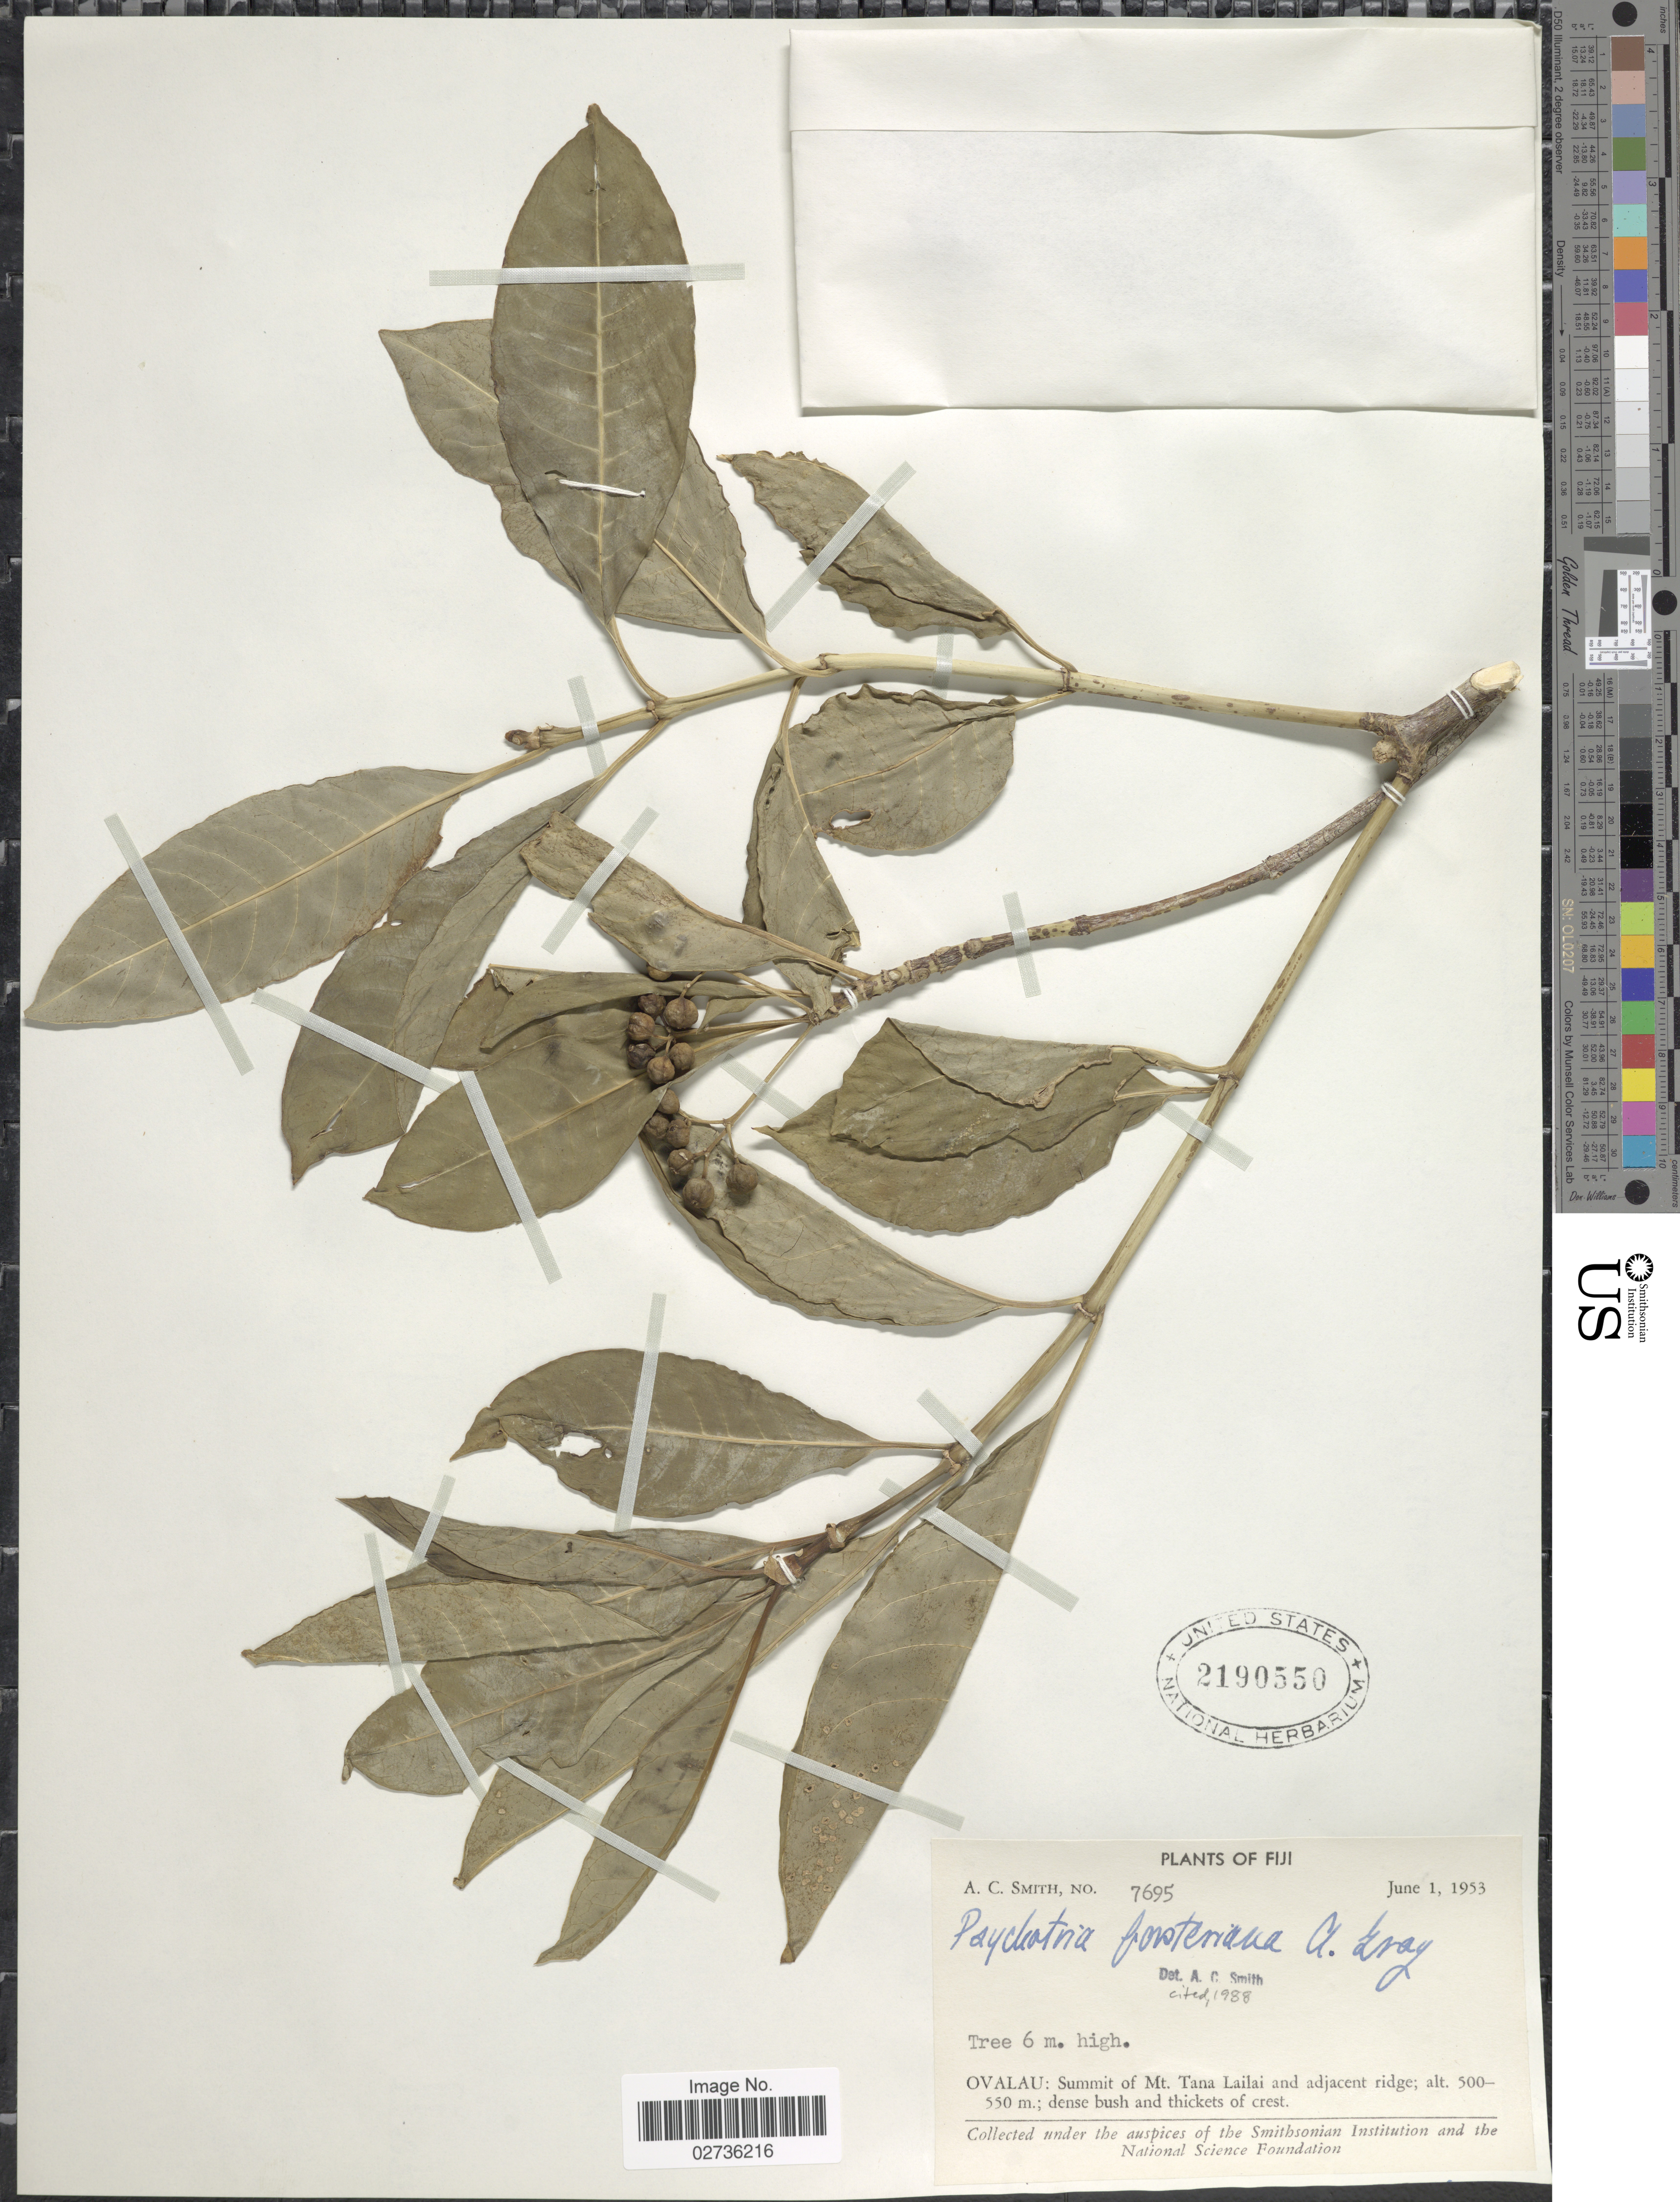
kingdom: Plantae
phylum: Tracheophyta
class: Magnoliopsida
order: Gentianales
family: Rubiaceae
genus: Psychotria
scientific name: Psychotria forsteriana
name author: A. Gray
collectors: A. C. Smith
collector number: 7695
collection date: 1953-06-01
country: Fiji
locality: Ovalau: Summit of Mt. Tana Lailai and adjacent ridge.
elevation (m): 500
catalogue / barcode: US 2190550